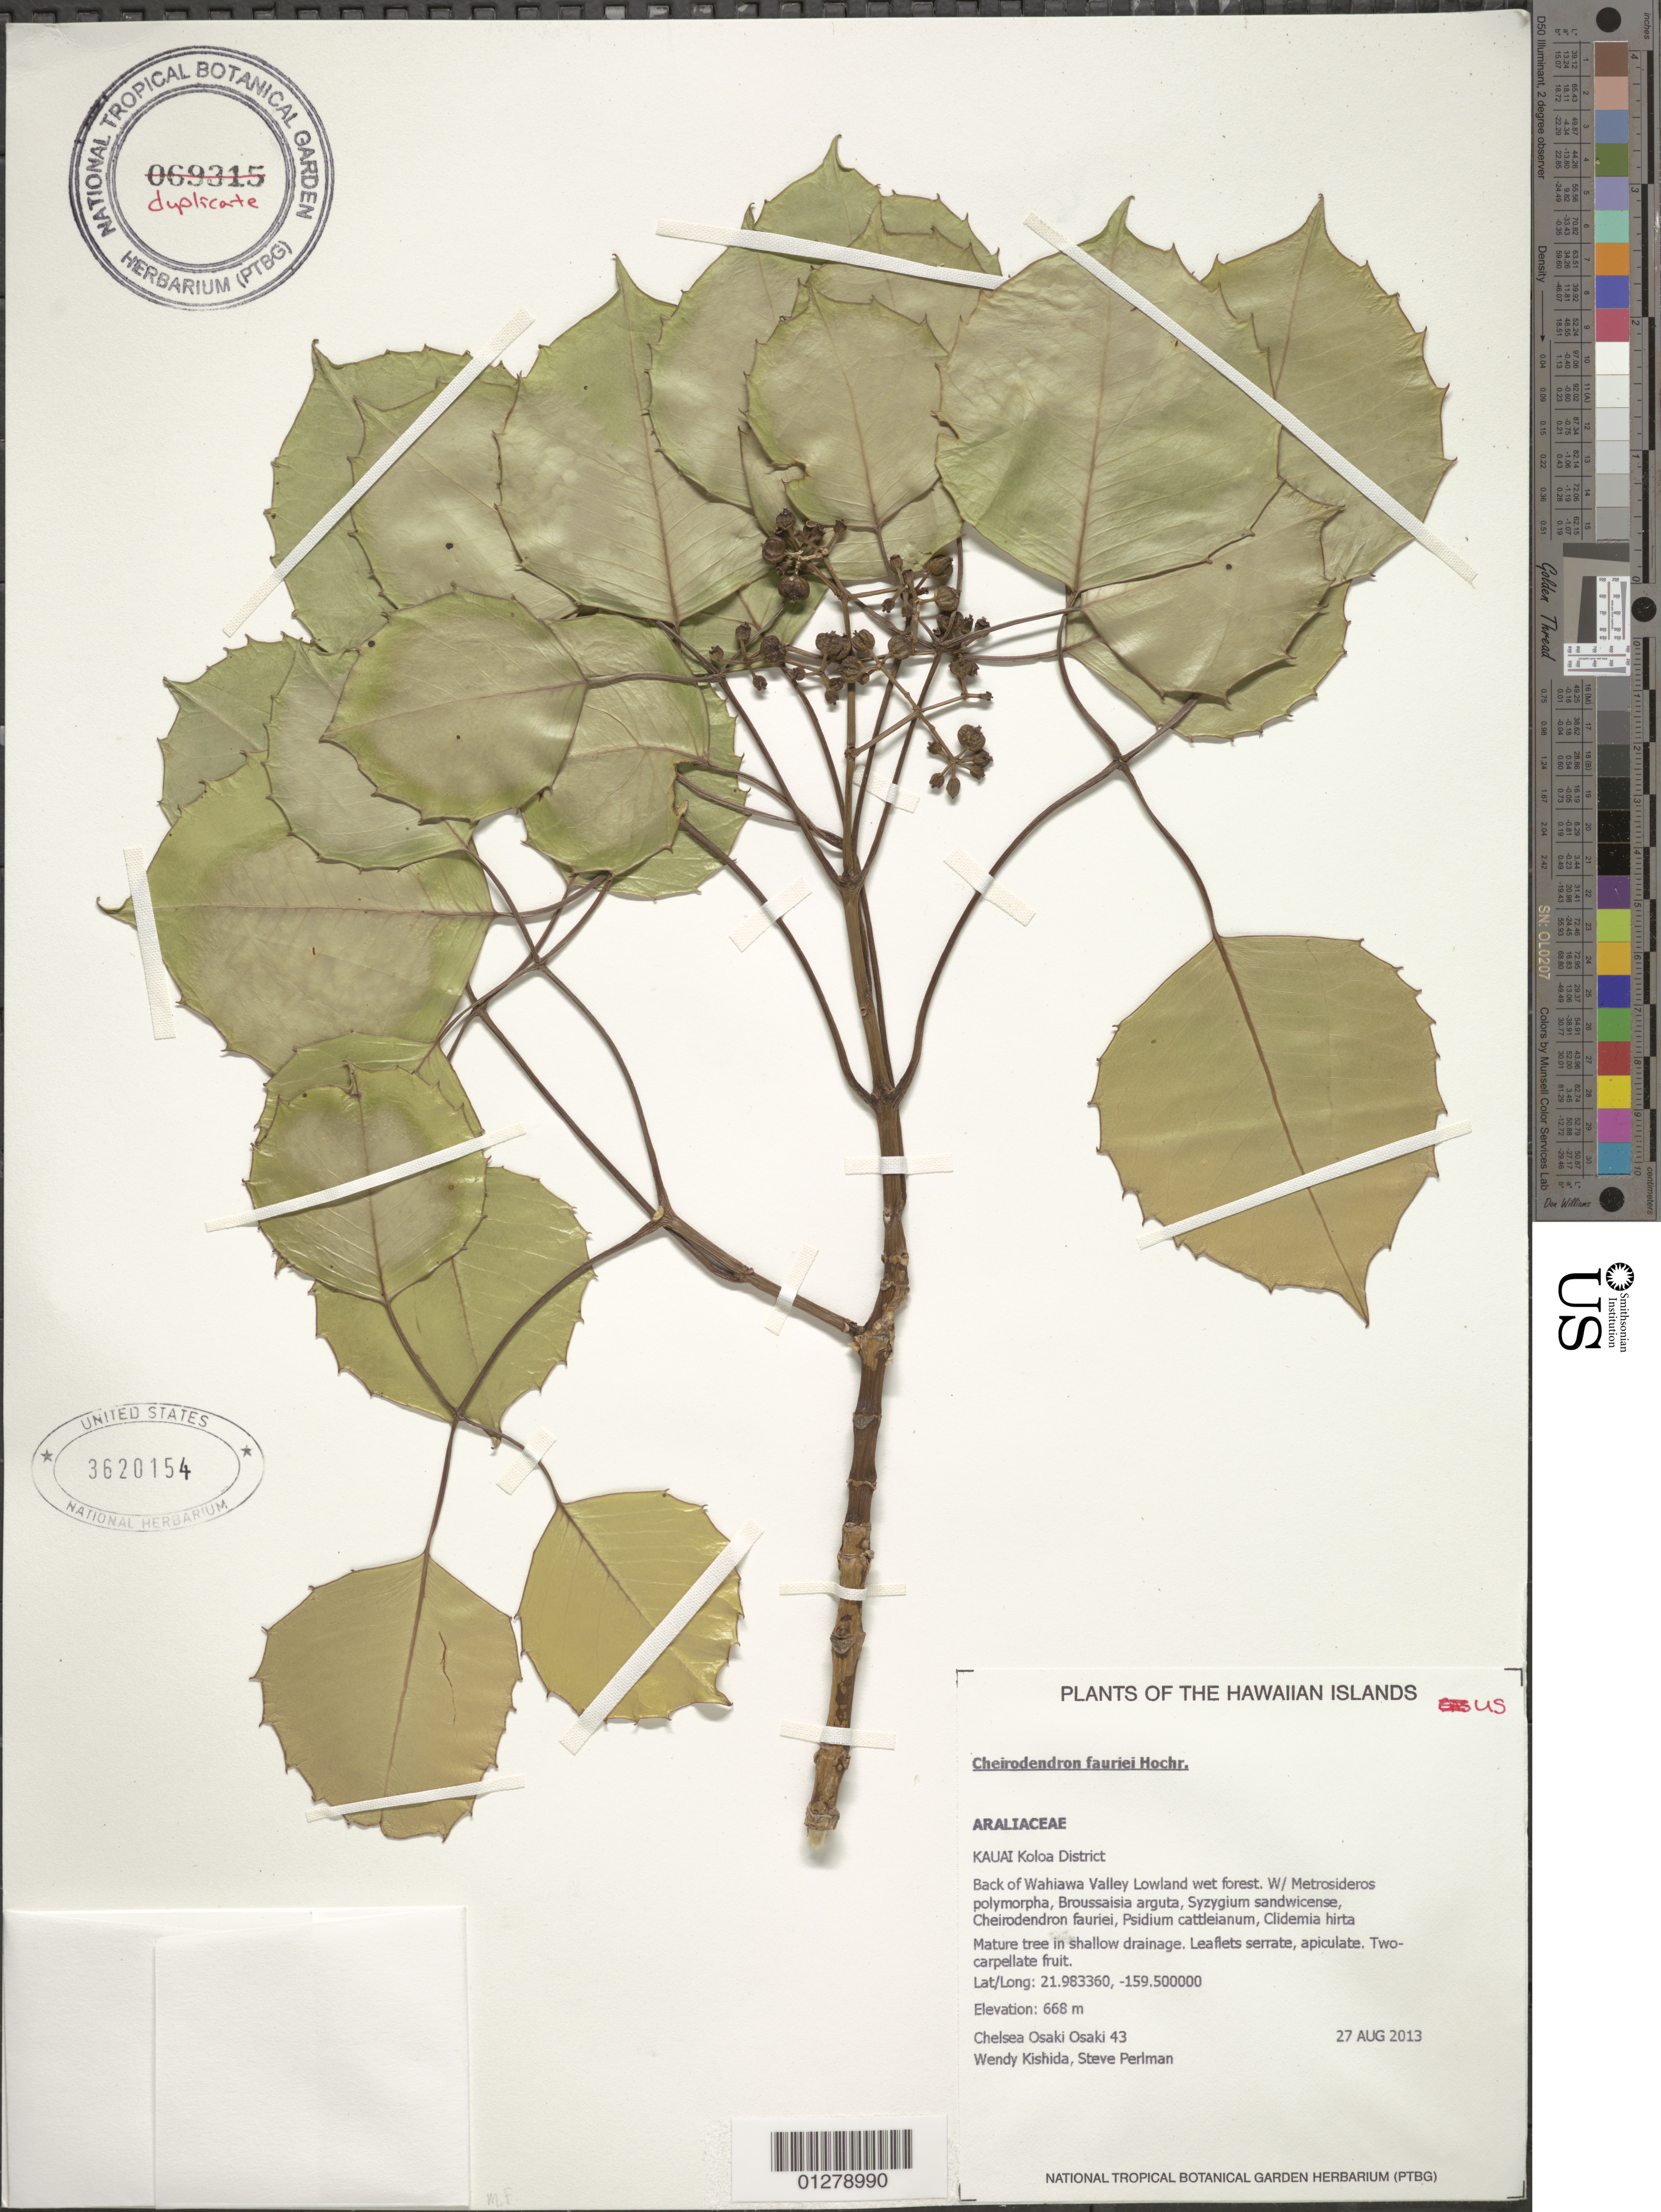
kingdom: Plantae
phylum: Tracheophyta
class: Magnoliopsida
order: Apiales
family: Araliaceae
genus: Cheirodendron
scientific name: Cheirodendron fauriei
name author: Hochr.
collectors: C. Osaki, W. Kishida & S. P. Perlman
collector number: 43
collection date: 2013-08-27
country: United States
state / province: Hawaii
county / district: Kauai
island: Kaua'i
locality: Koloa District, back of Wahiawa Valley.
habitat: Lowland wet forest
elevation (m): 668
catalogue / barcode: US 3620154